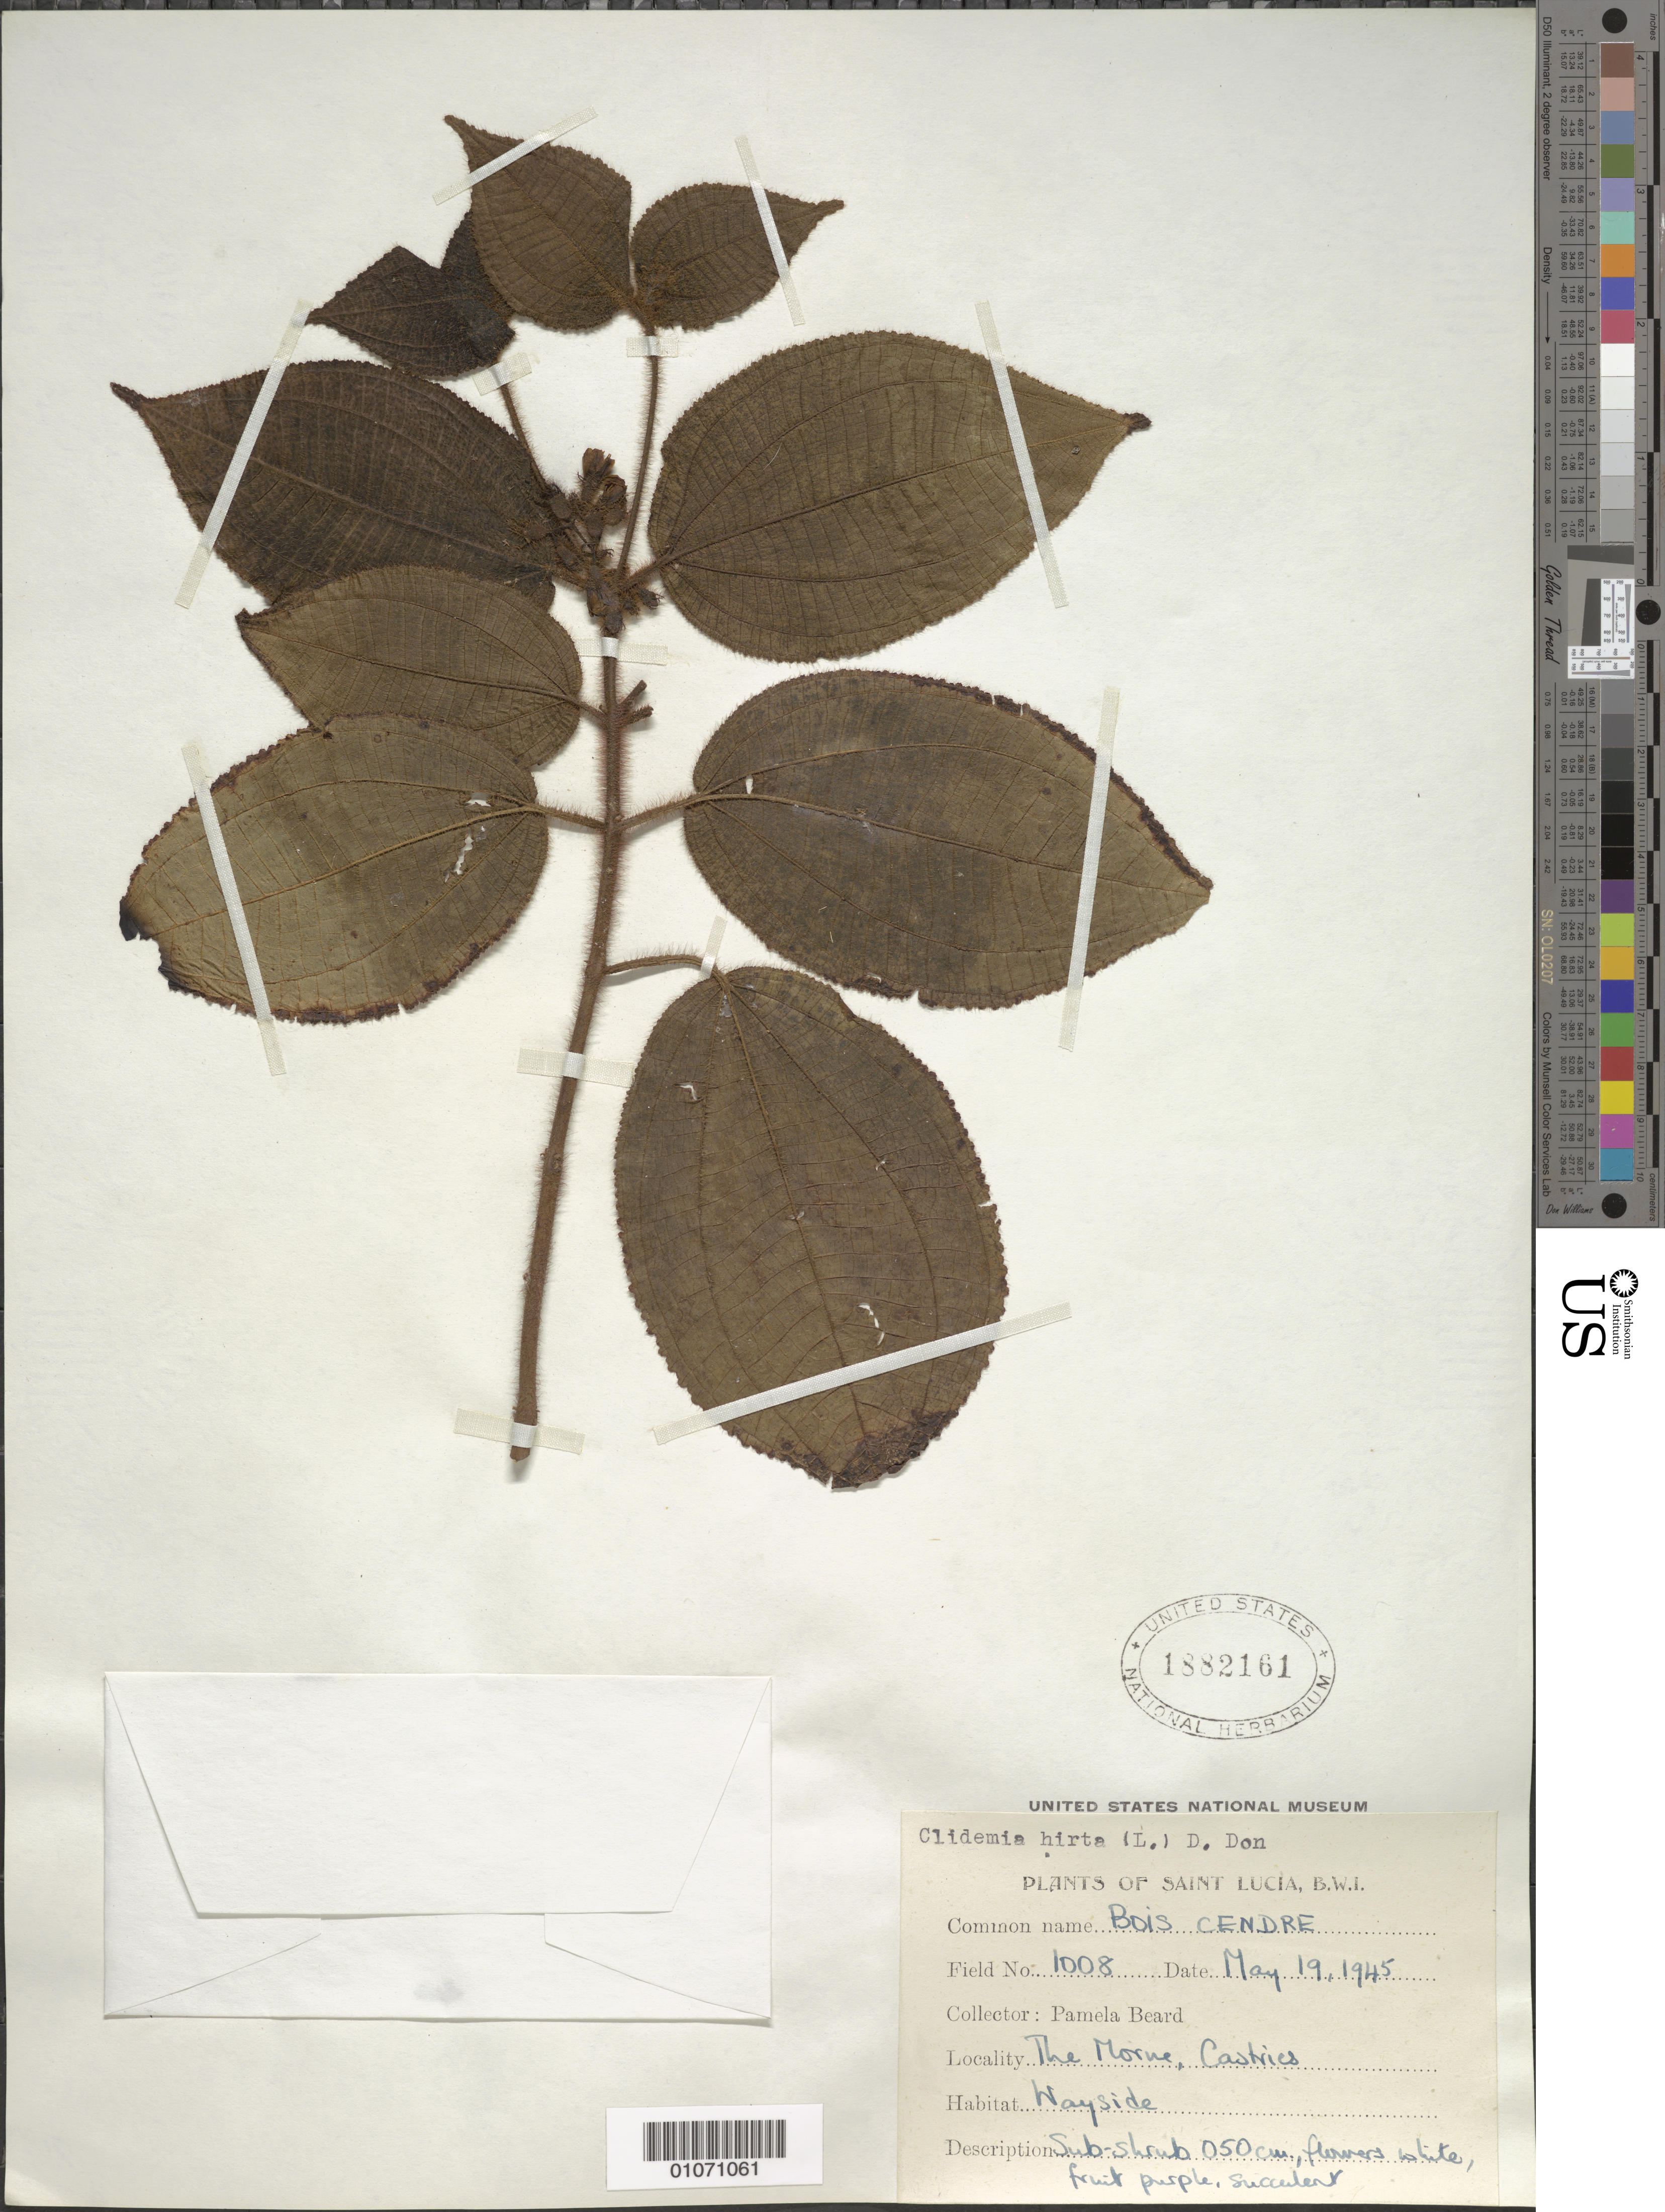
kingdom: Plantae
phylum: Tracheophyta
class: Magnoliopsida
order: Myrtales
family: Melastomataceae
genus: Clidemia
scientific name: Clidemia hirta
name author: (L.) D. Don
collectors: P. Beard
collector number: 1008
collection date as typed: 19 May 1945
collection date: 1945-05-19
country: St. Lucia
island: St. Lucia I.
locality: The Morne, Castries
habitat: Wayside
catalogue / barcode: US 1882161